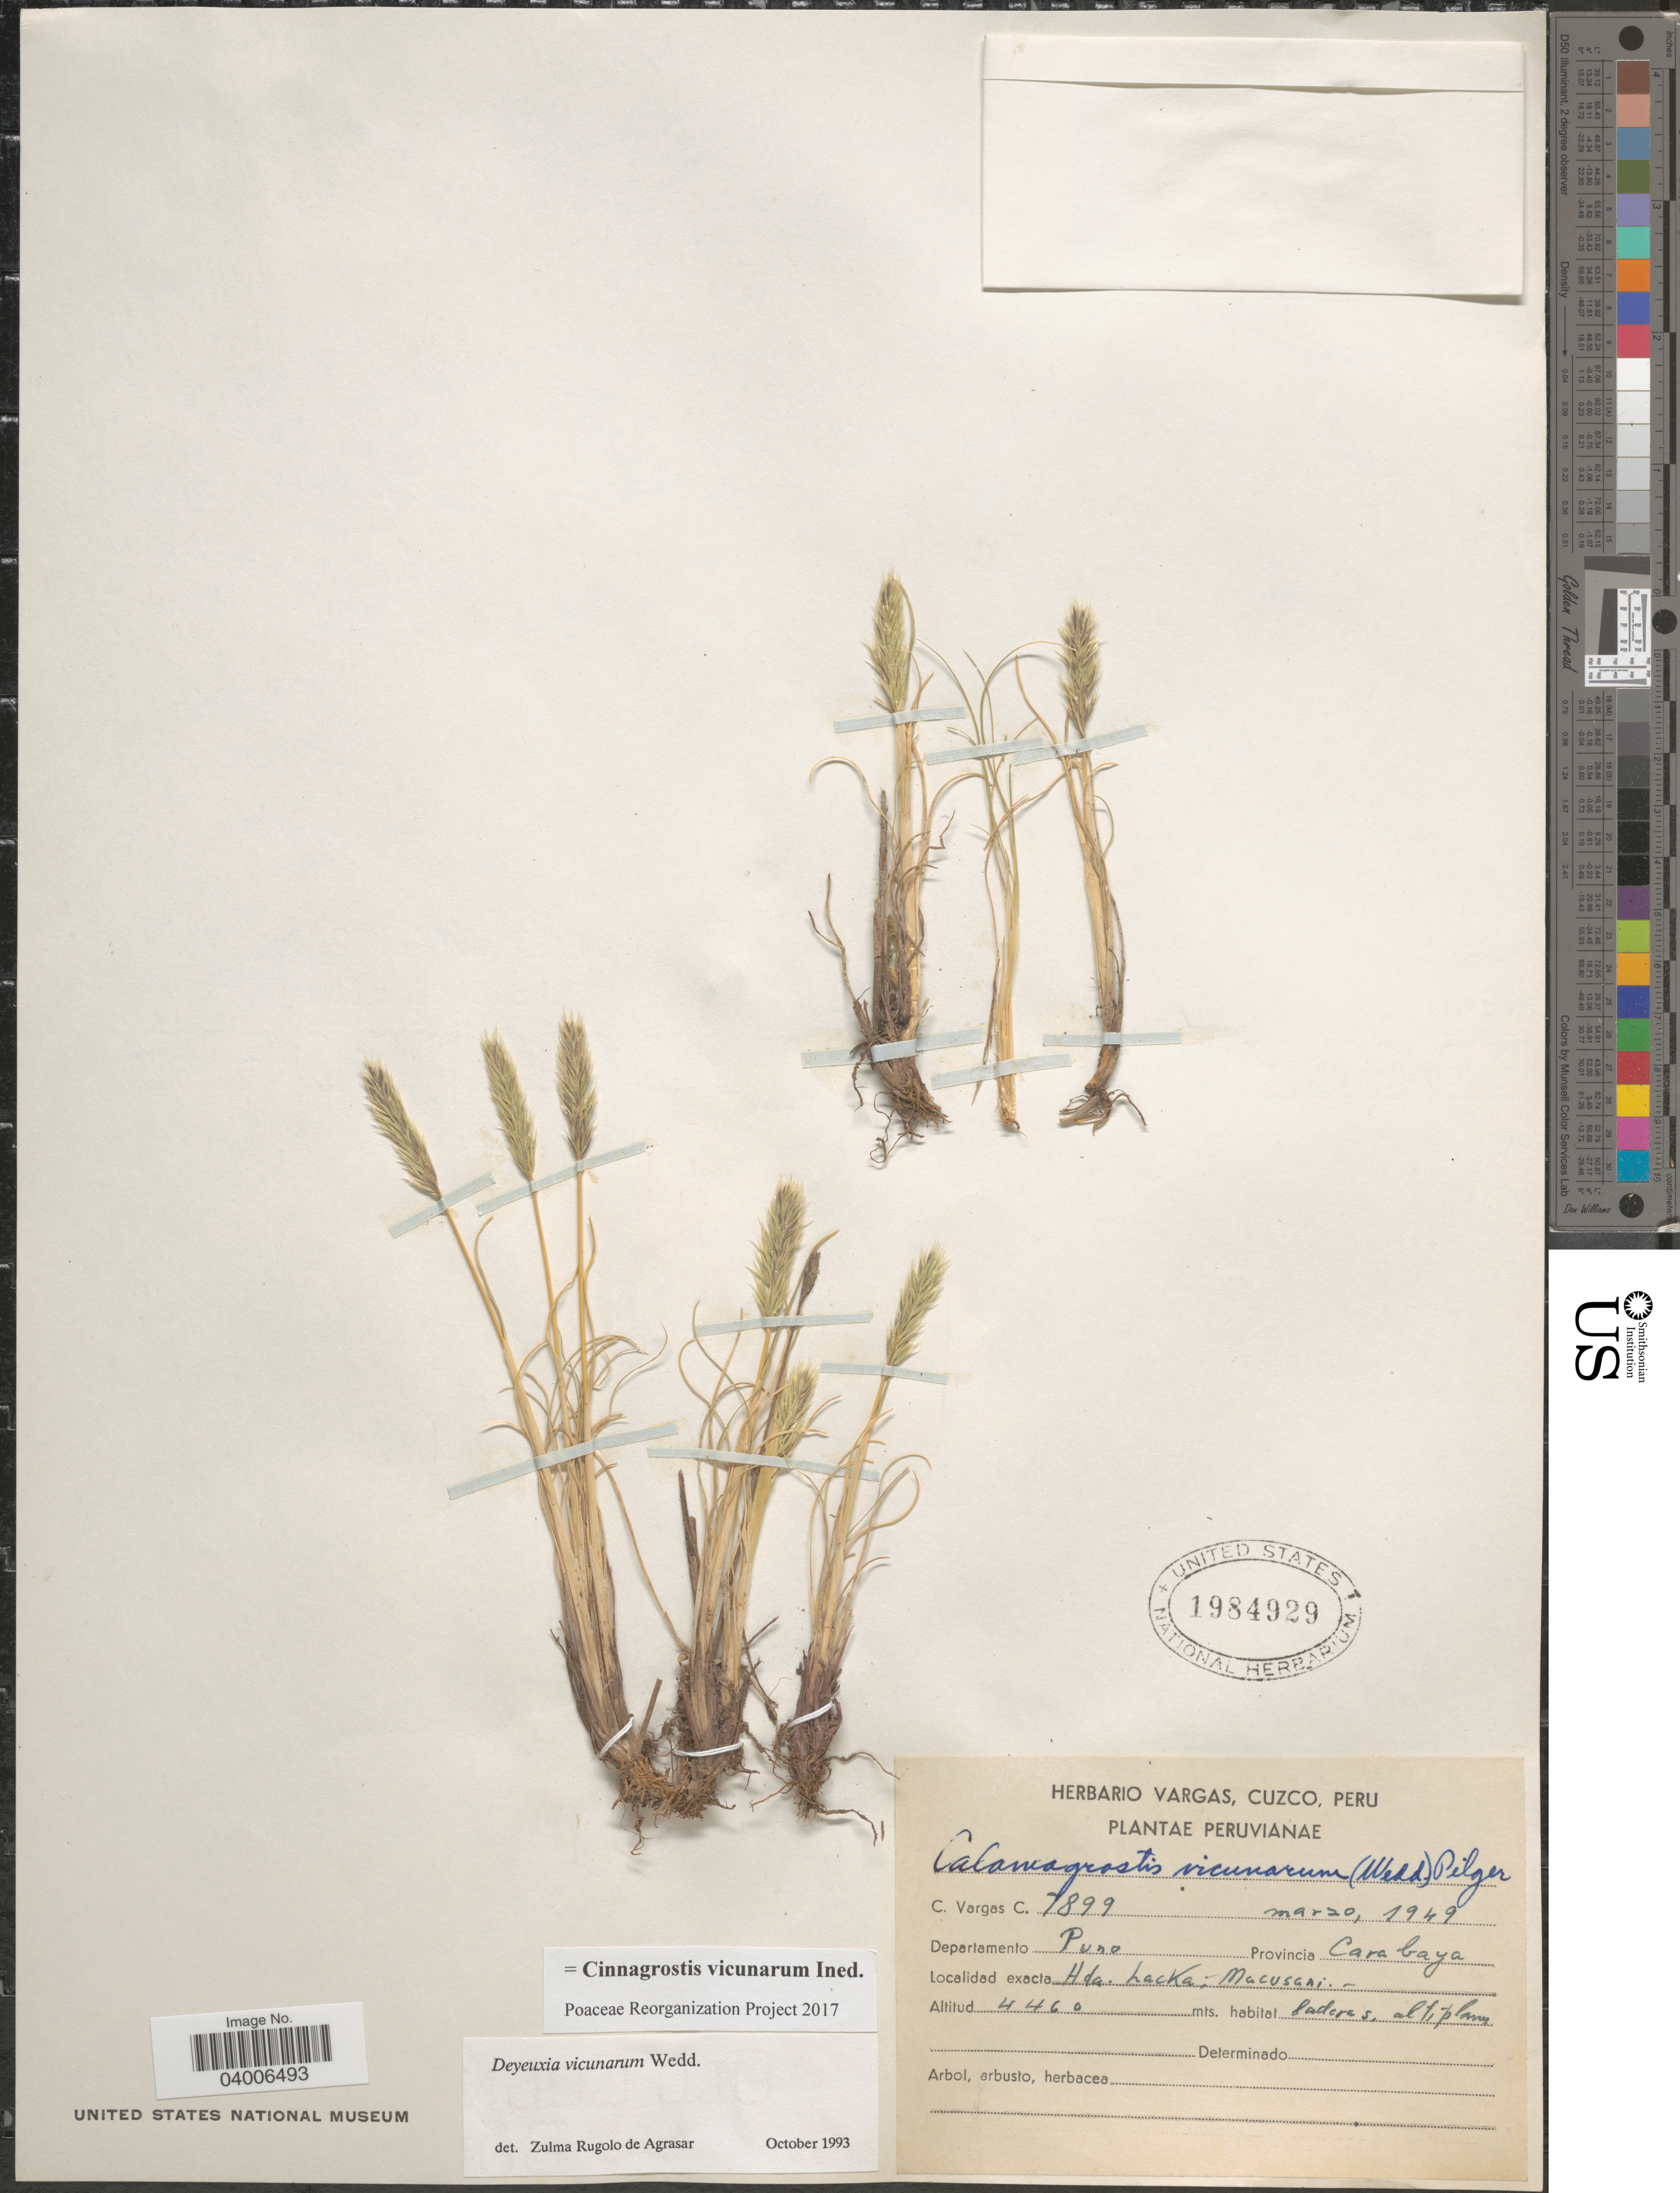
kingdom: Plantae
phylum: Tracheophyta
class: Liliopsida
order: Poales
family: Poaceae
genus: Cinnagrostis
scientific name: Cinnagrostis vicunarum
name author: (Wedd.) P.M. Peterson et al.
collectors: C. Vargas Calderón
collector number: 7899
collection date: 1949-03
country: Peru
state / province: Puno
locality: Departamento Puno. Provincia Carabaya. Hda. Lacka: Macusgai.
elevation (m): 4460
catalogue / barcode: US 1984929